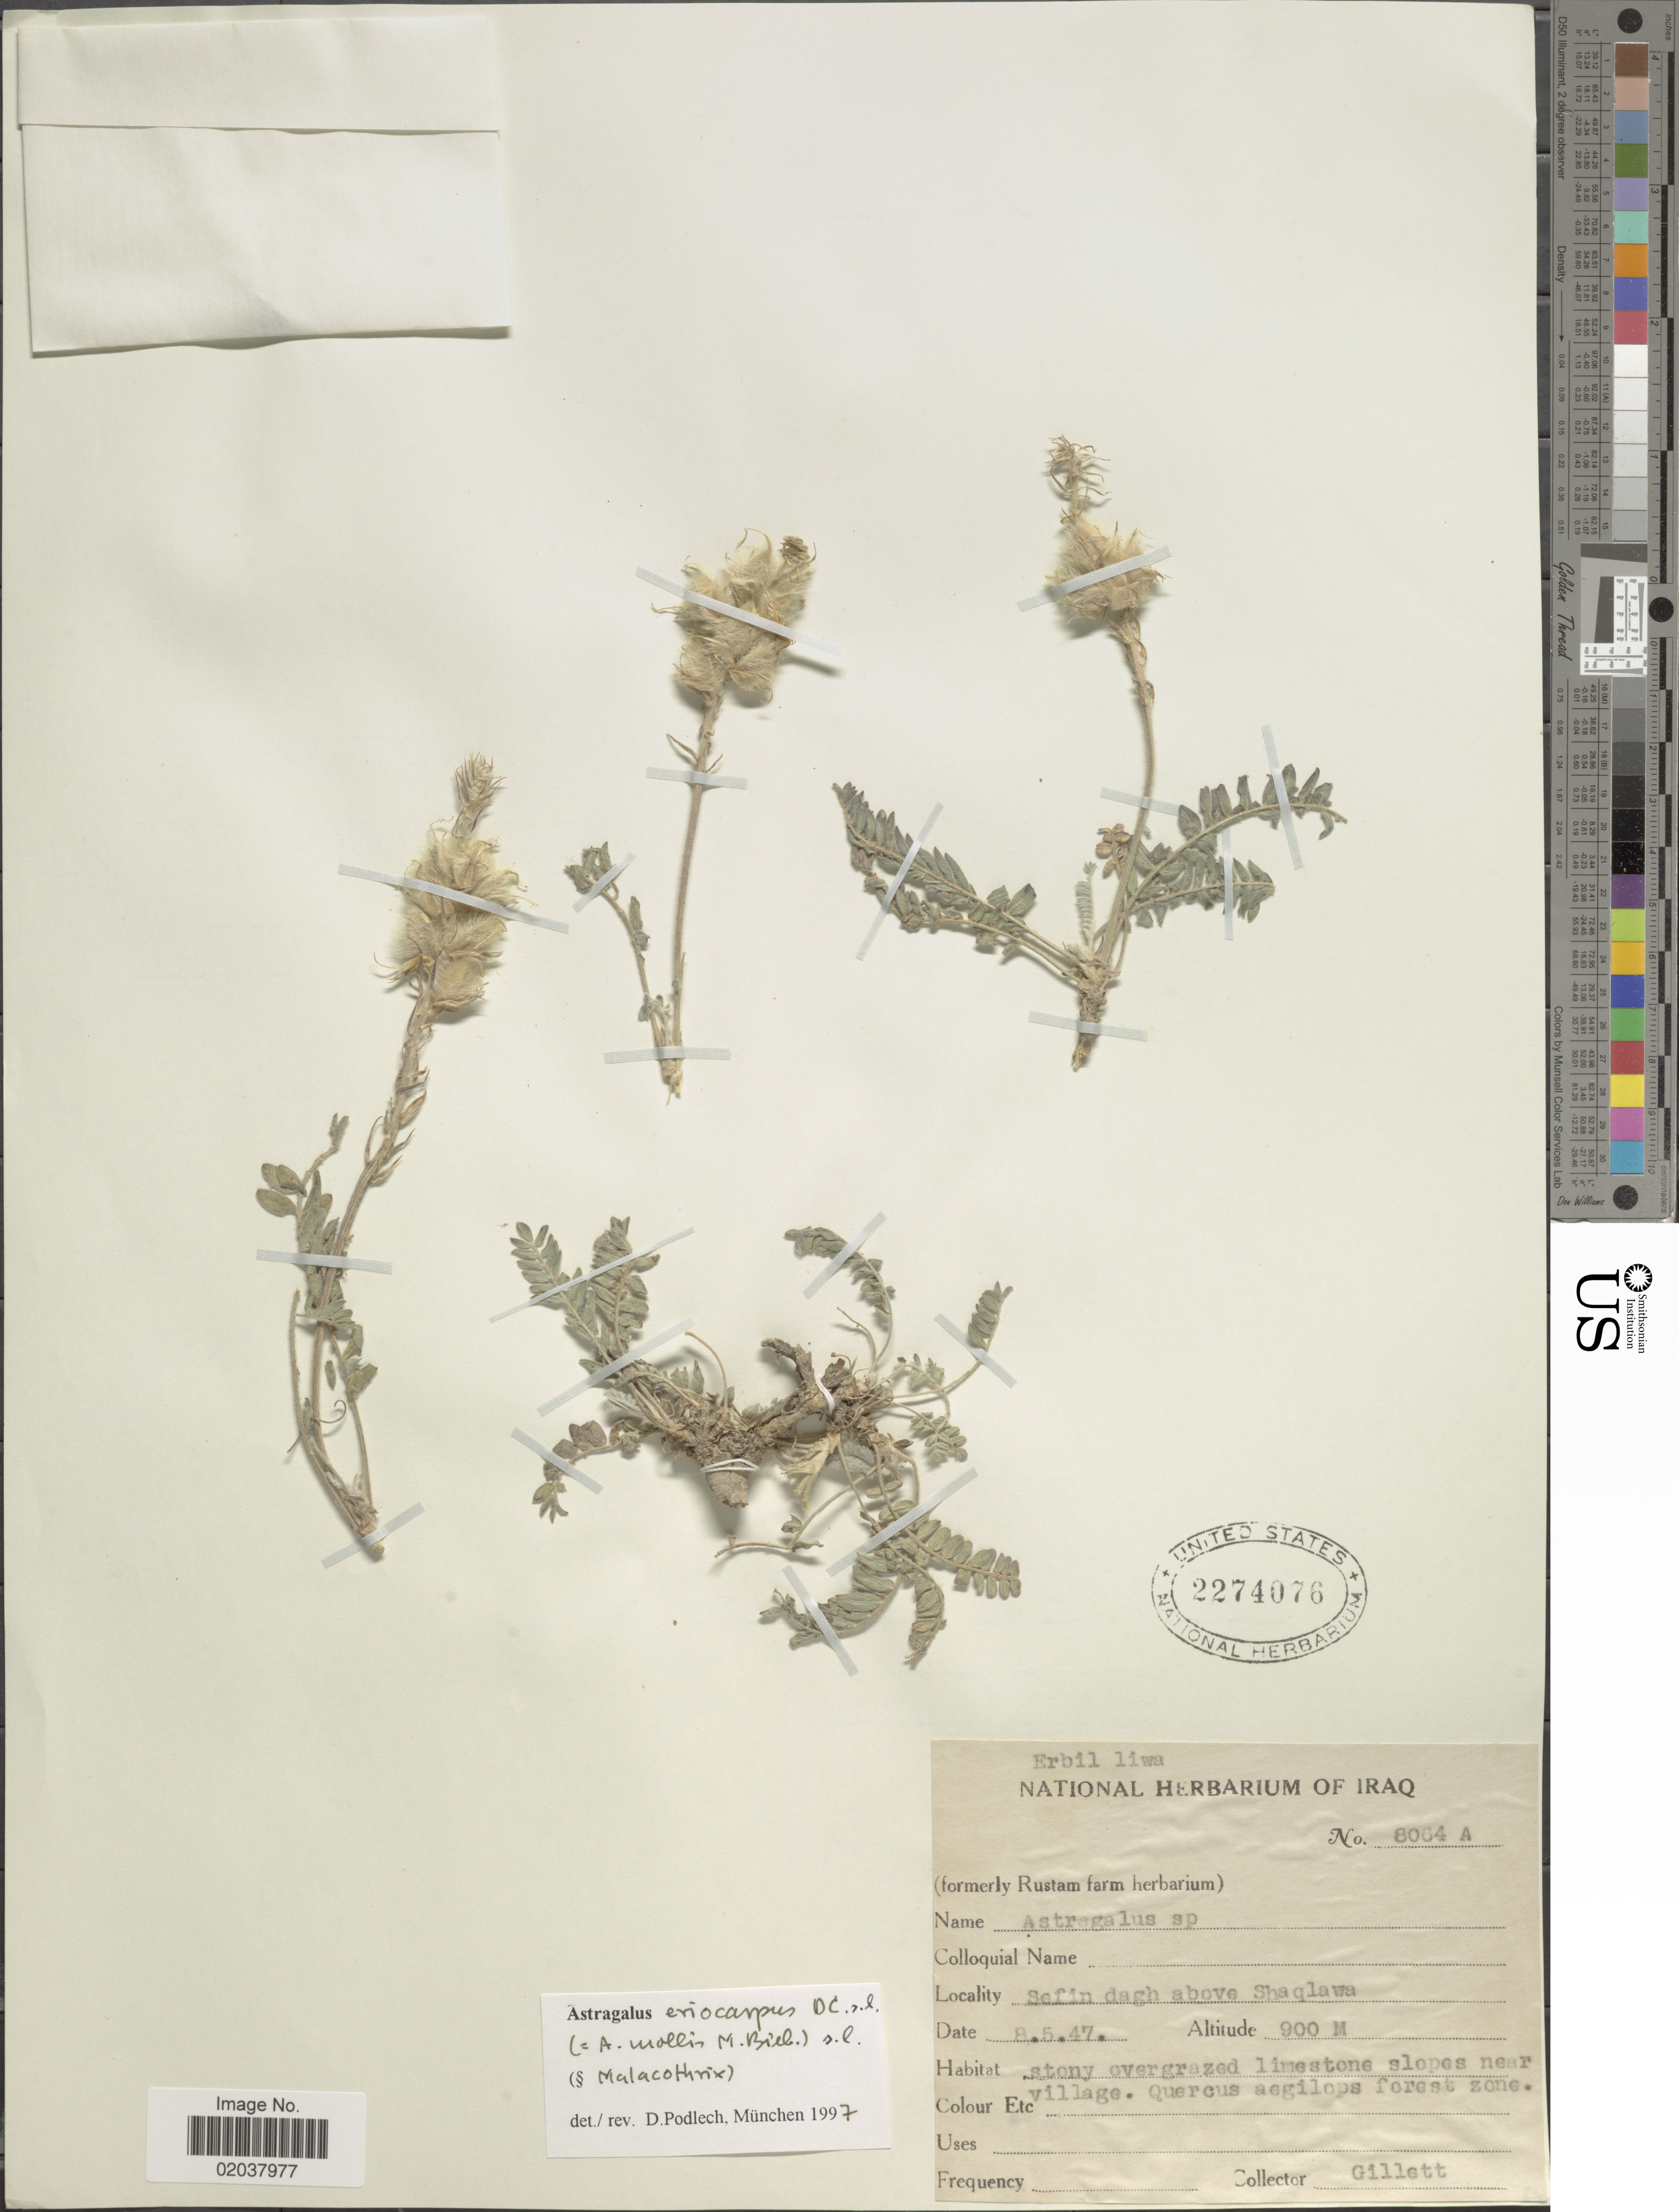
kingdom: Plantae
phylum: Tracheophyta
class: Magnoliopsida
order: Fabales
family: Fabaceae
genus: Astragalus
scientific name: Astragalus eriocarpus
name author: S. Watson in C. King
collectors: Gillett, --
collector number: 8064A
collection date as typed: Transcribed d/m/y: 8/5/47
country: Iraq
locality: Sefin dagh above Shaqlawa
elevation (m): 900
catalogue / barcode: US 2274076